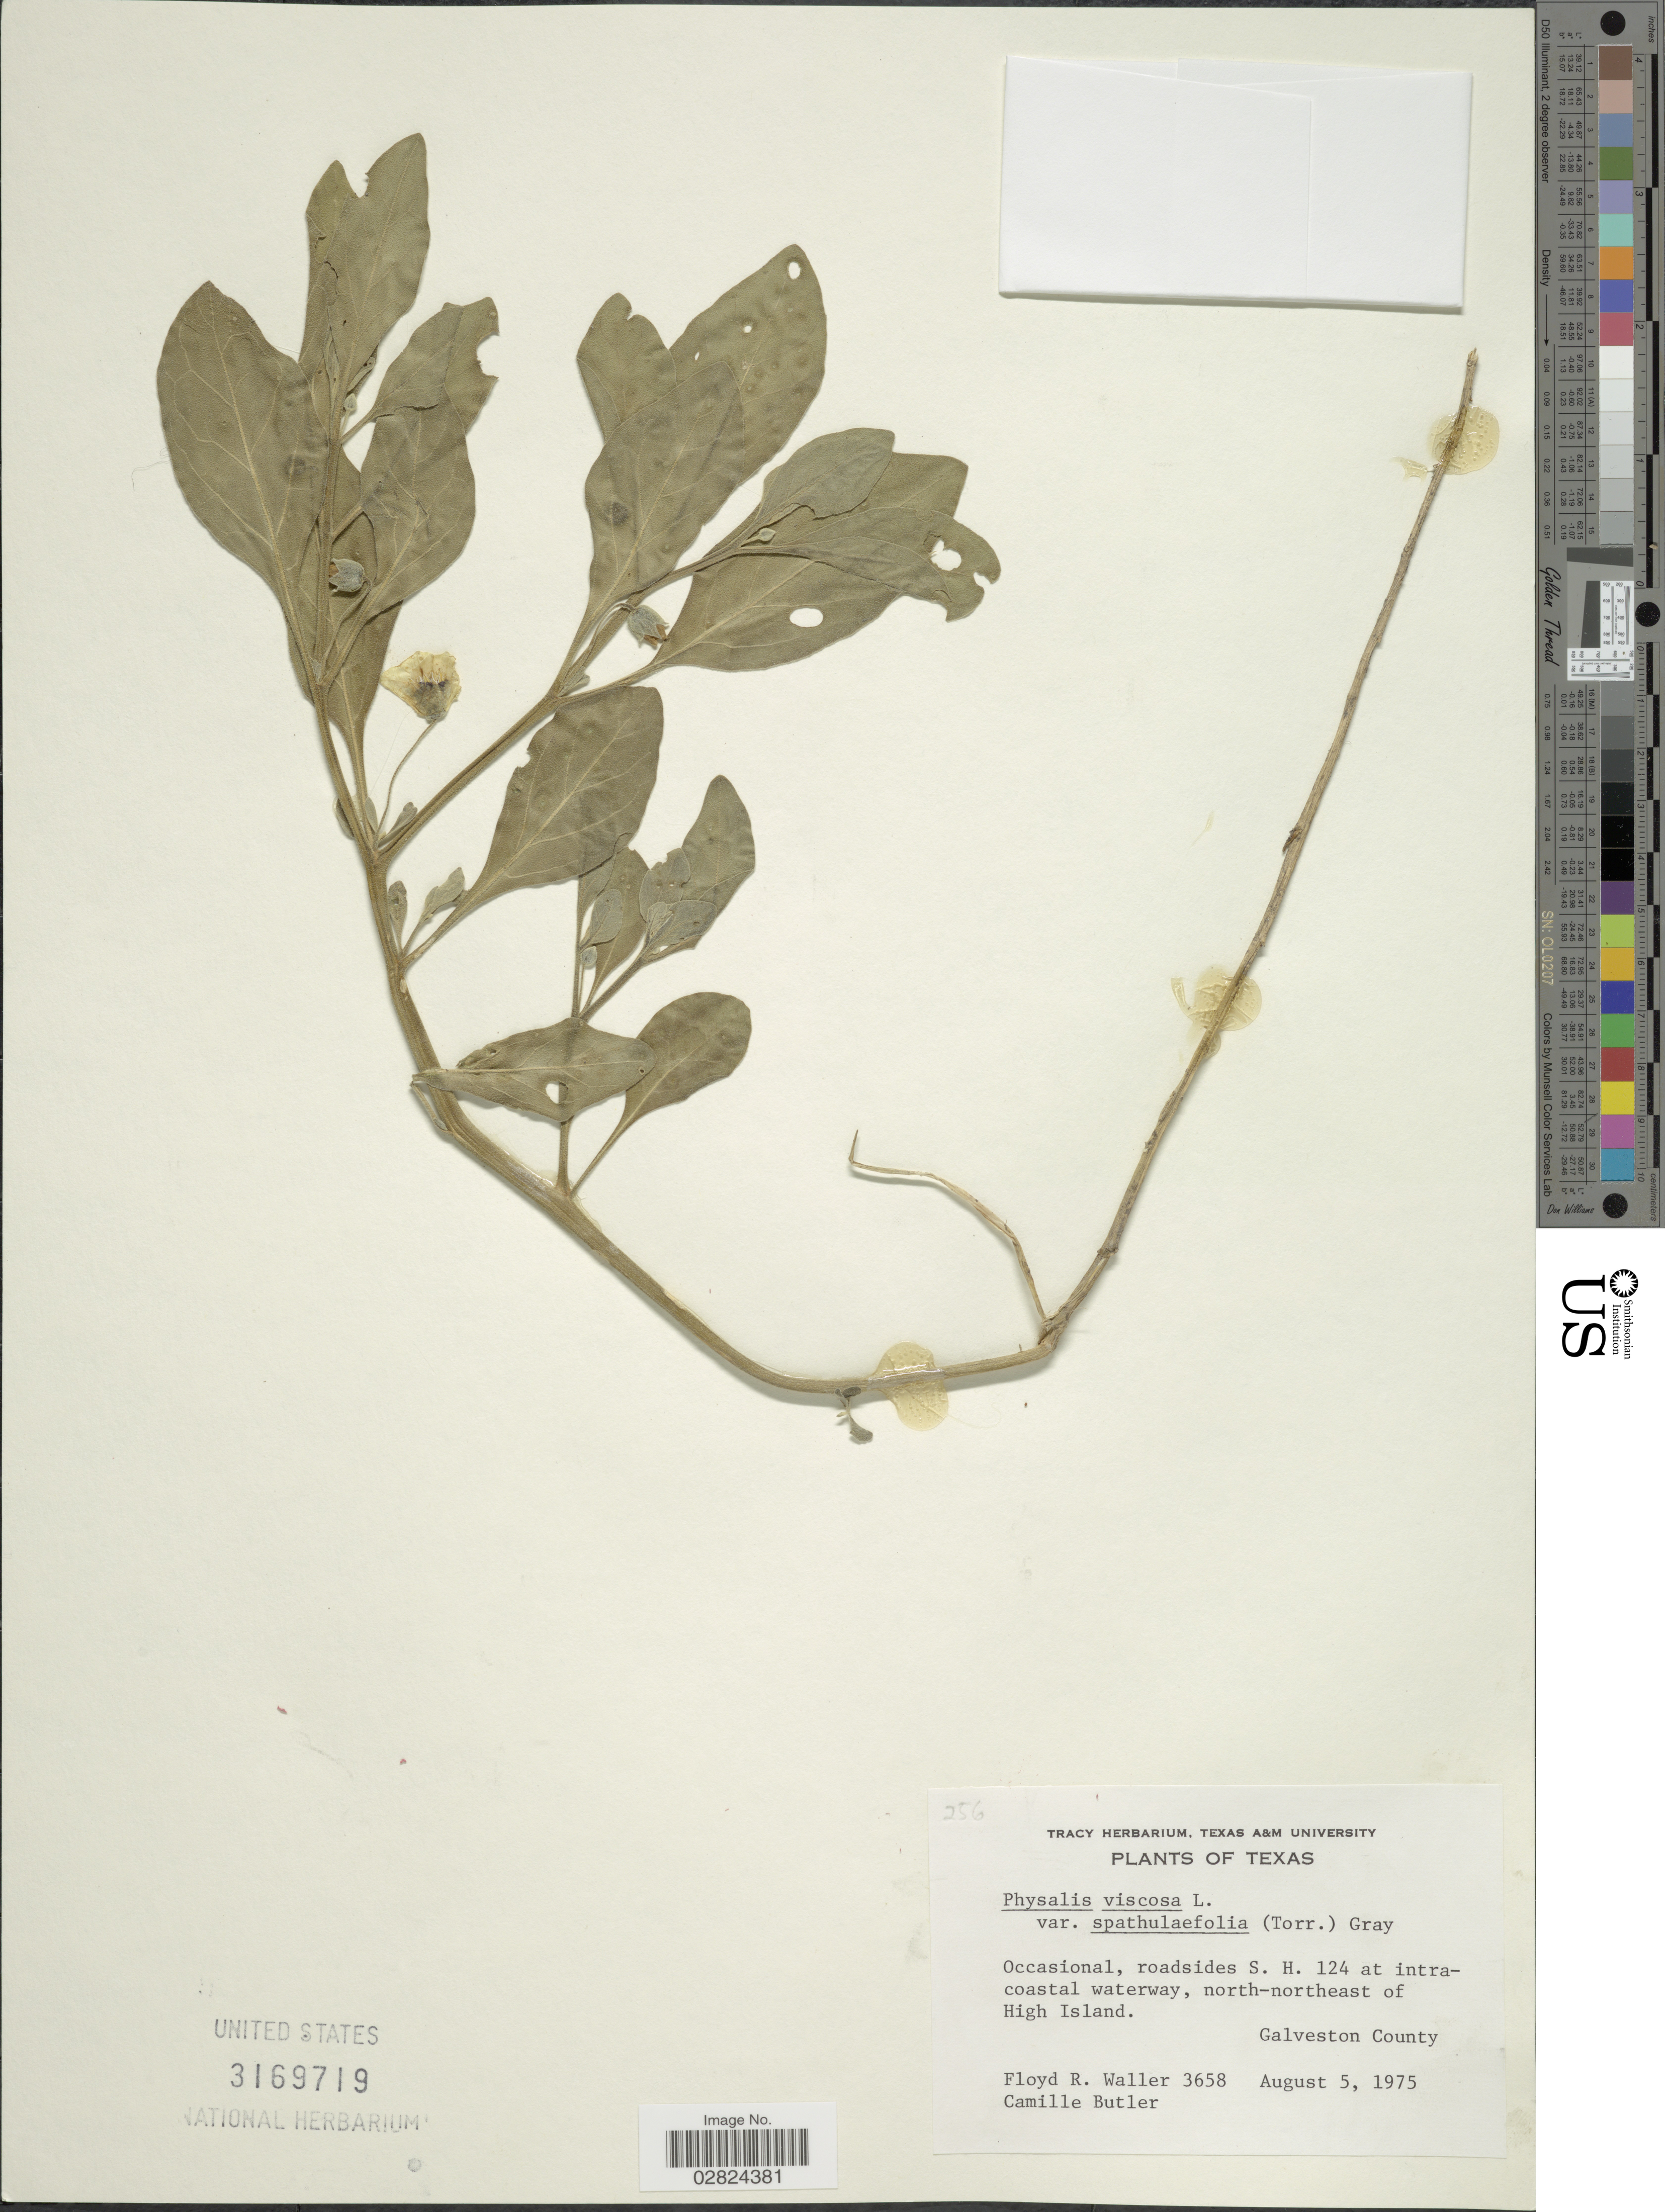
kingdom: Plantae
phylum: Tracheophyta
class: Magnoliopsida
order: Solanales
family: Solanaceae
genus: Physalis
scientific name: Physalis viscosa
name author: L.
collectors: F. R. Waller & C. Butler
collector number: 3658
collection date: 1975-08-05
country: United States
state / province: Texas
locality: Roadsides S. H. 124 at intracoastal waterway, north-northeast of High Island, Galveston County.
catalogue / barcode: US 3169719